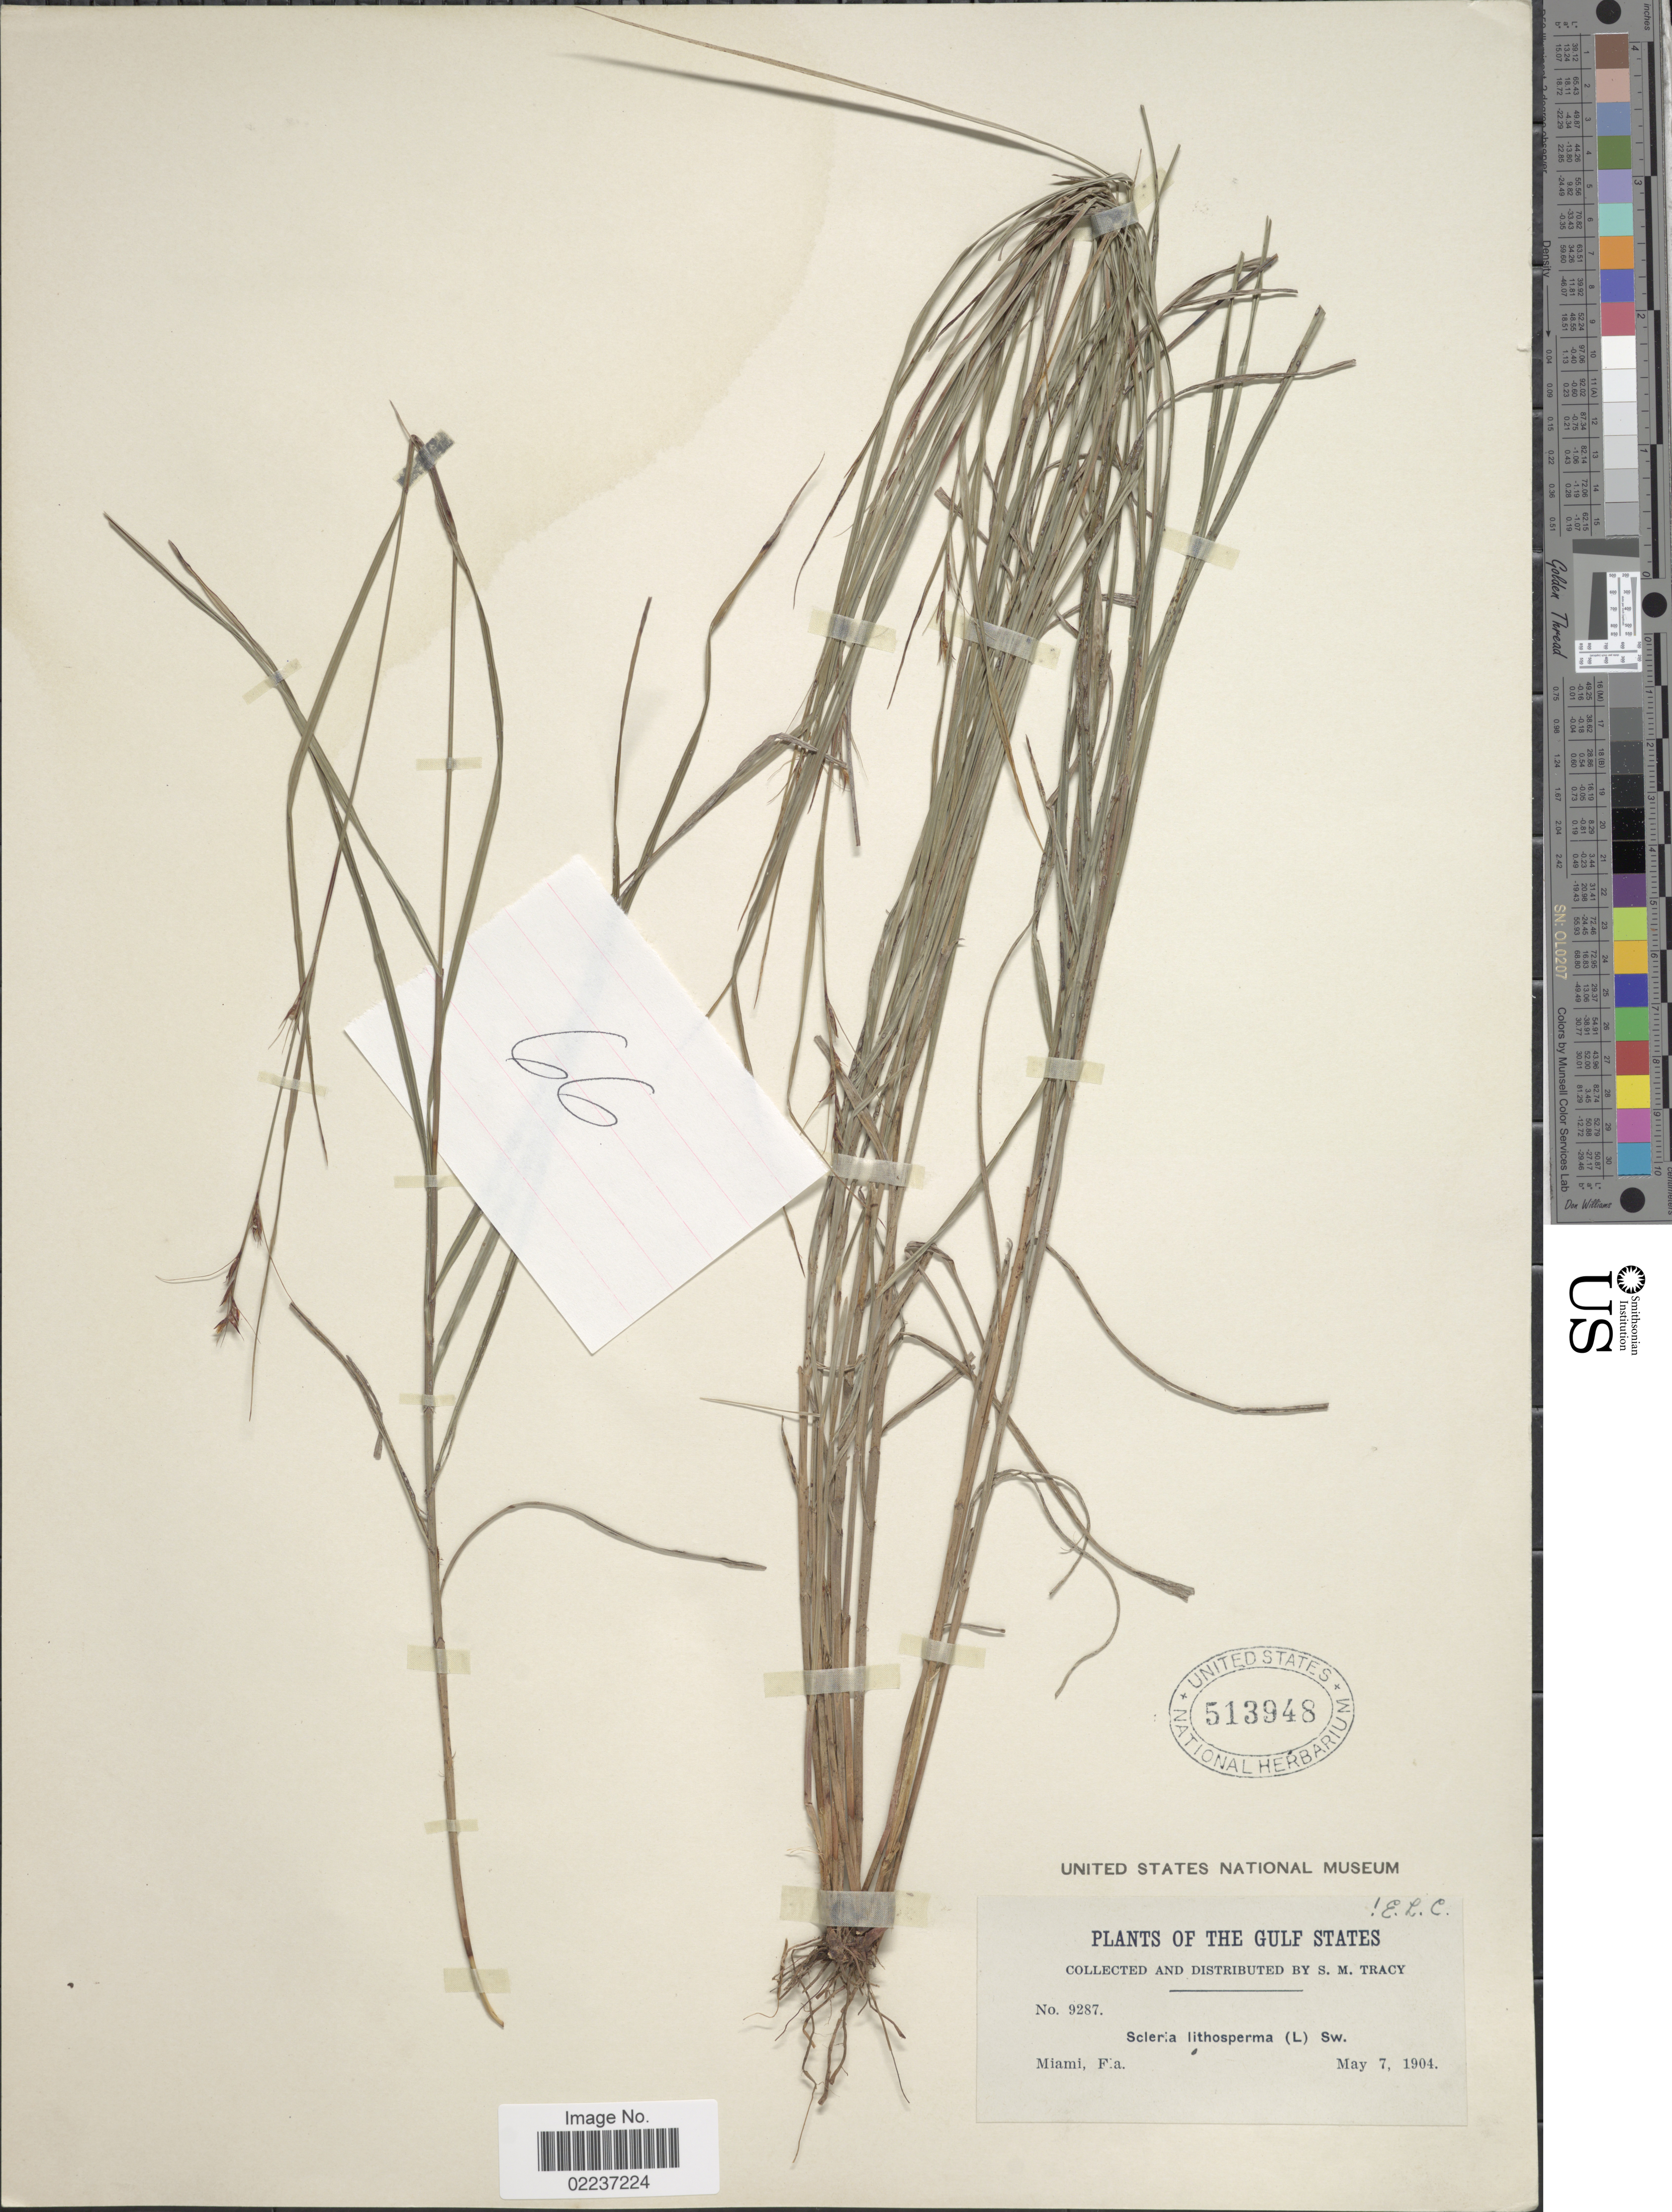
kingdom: Plantae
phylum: Tracheophyta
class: Liliopsida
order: Poales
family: Cyperaceae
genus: Scleria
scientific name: Scleria lithosperma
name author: (L.) Sw.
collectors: S. M. Tracy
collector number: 9287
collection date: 1904-05-07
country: United States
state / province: Florida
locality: The Gulf States, Miami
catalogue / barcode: US 513948